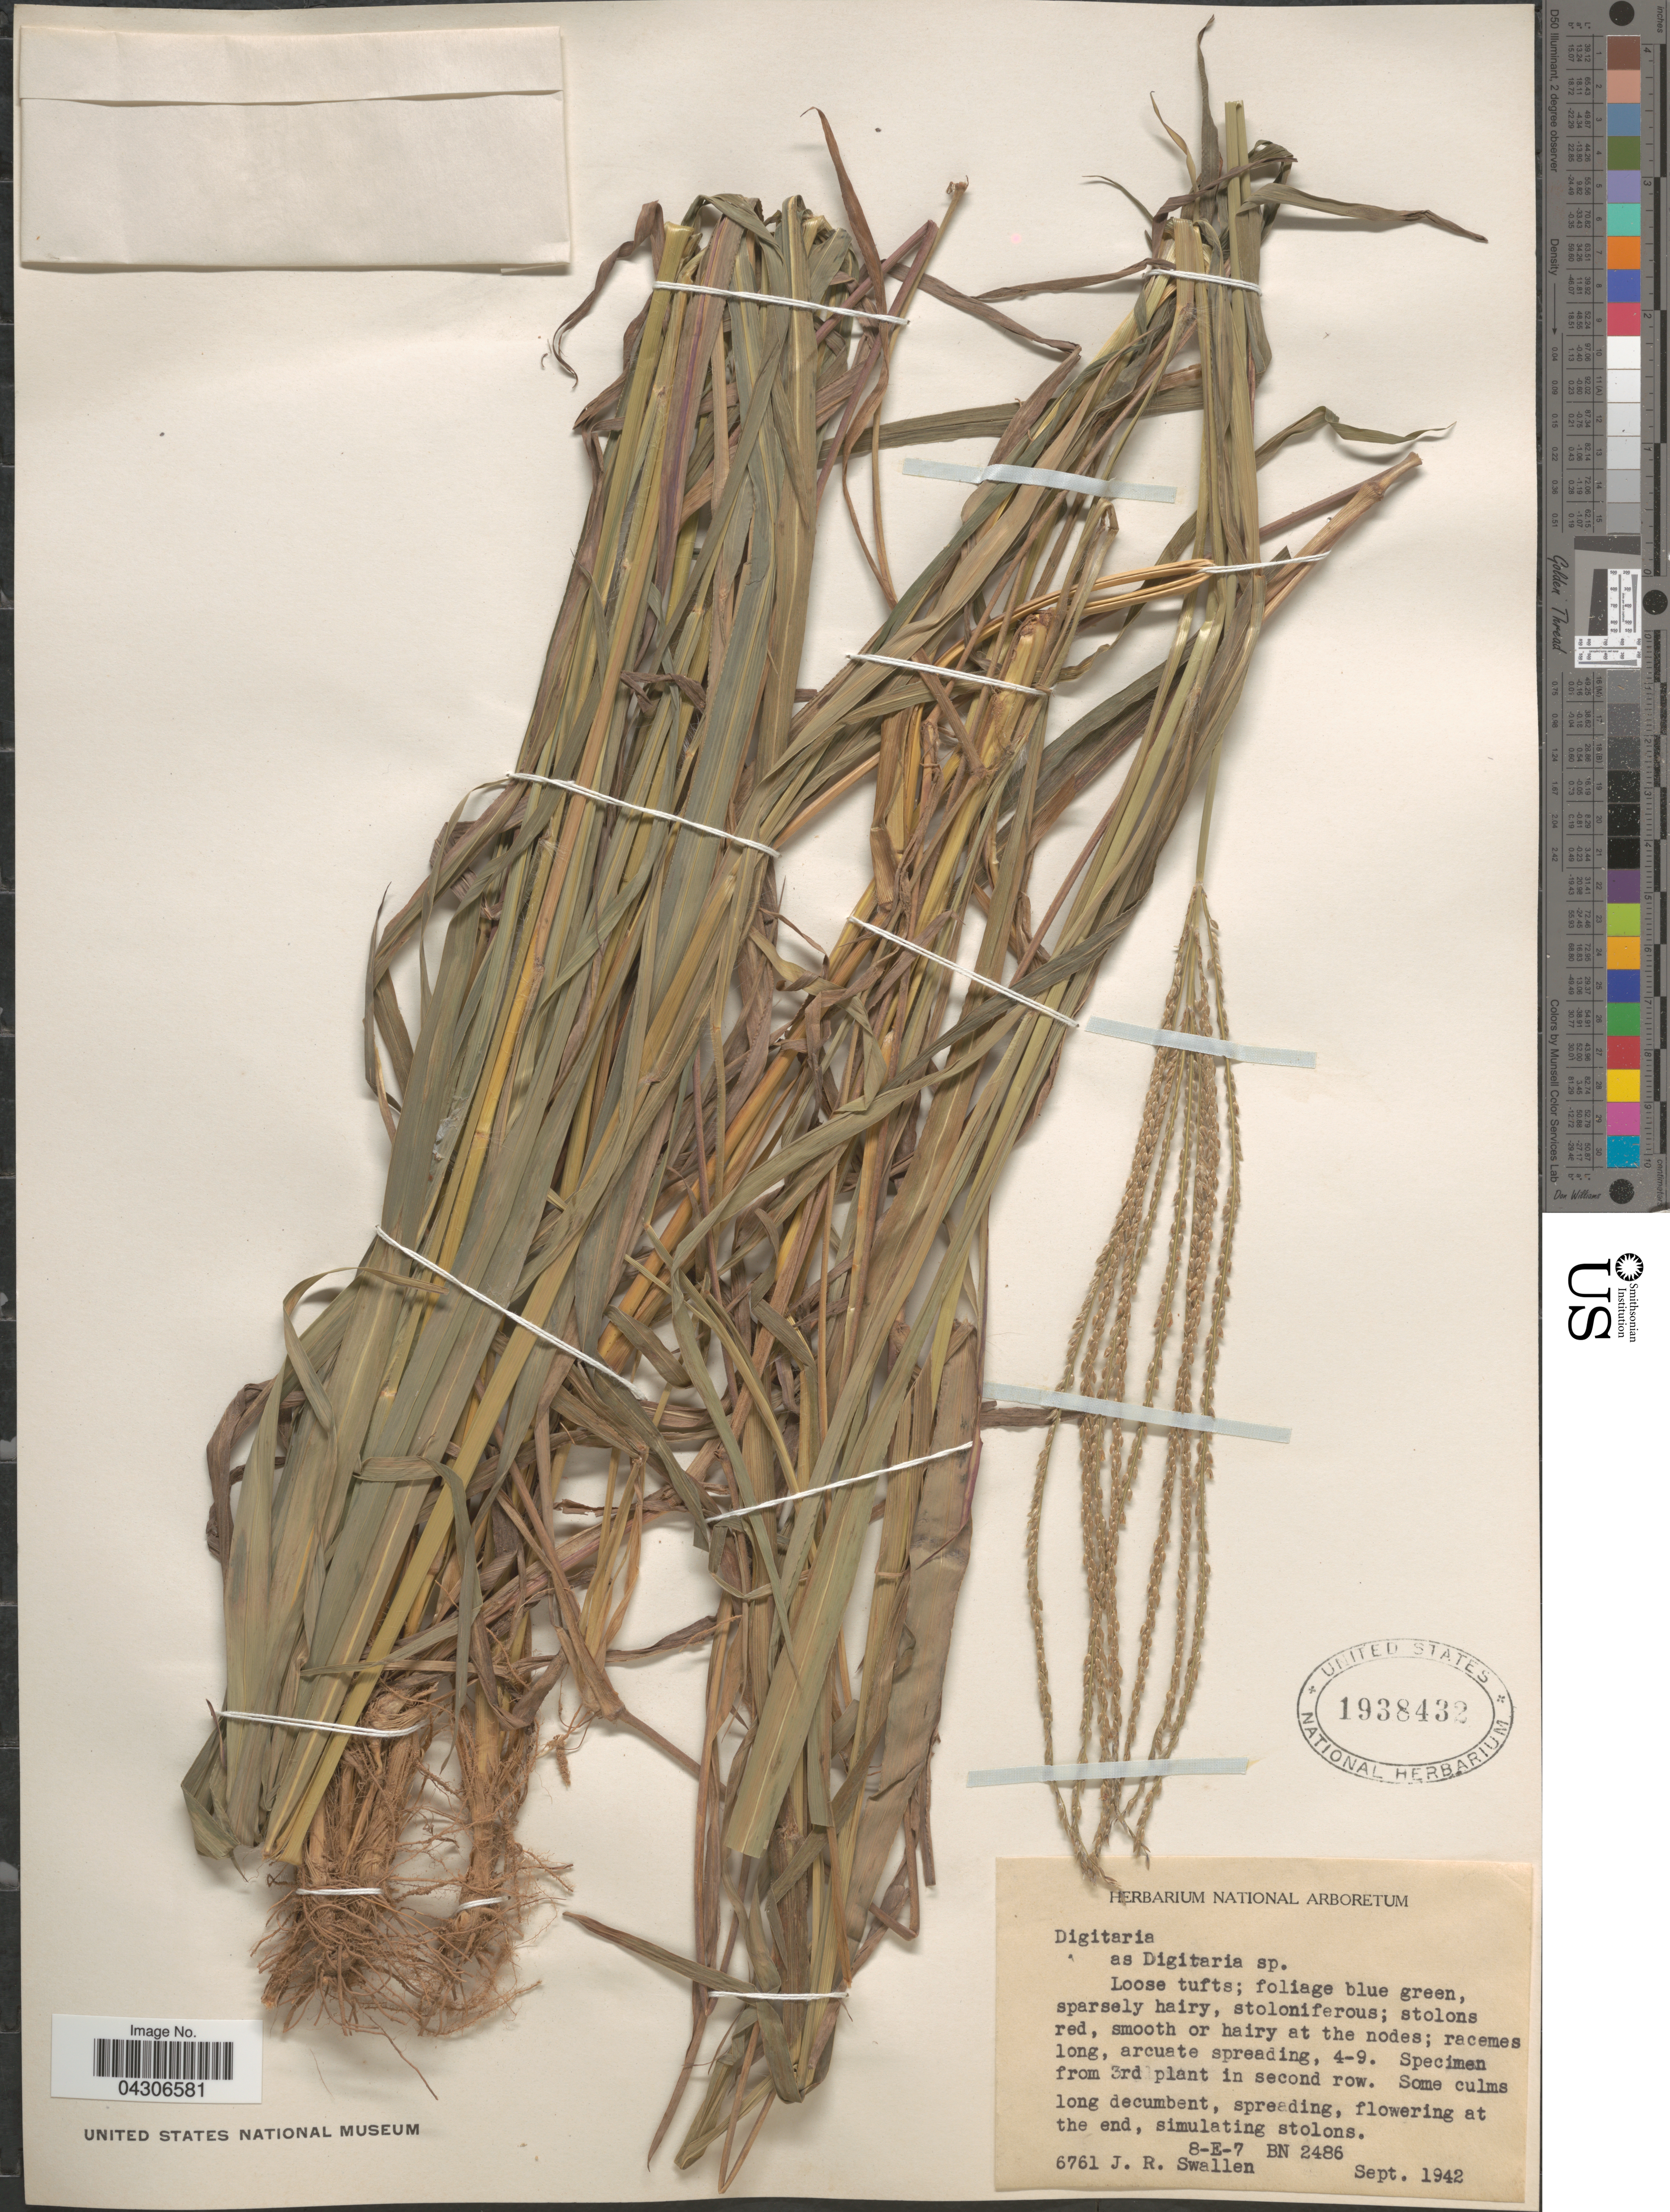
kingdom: Plantae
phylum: Tracheophyta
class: Liliopsida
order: Poales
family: Poaceae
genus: Digitaria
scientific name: Digitaria sp.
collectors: J. R. Swallen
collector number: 6761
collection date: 1942-09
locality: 8-E-7 BN 2486.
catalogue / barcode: US 1938432